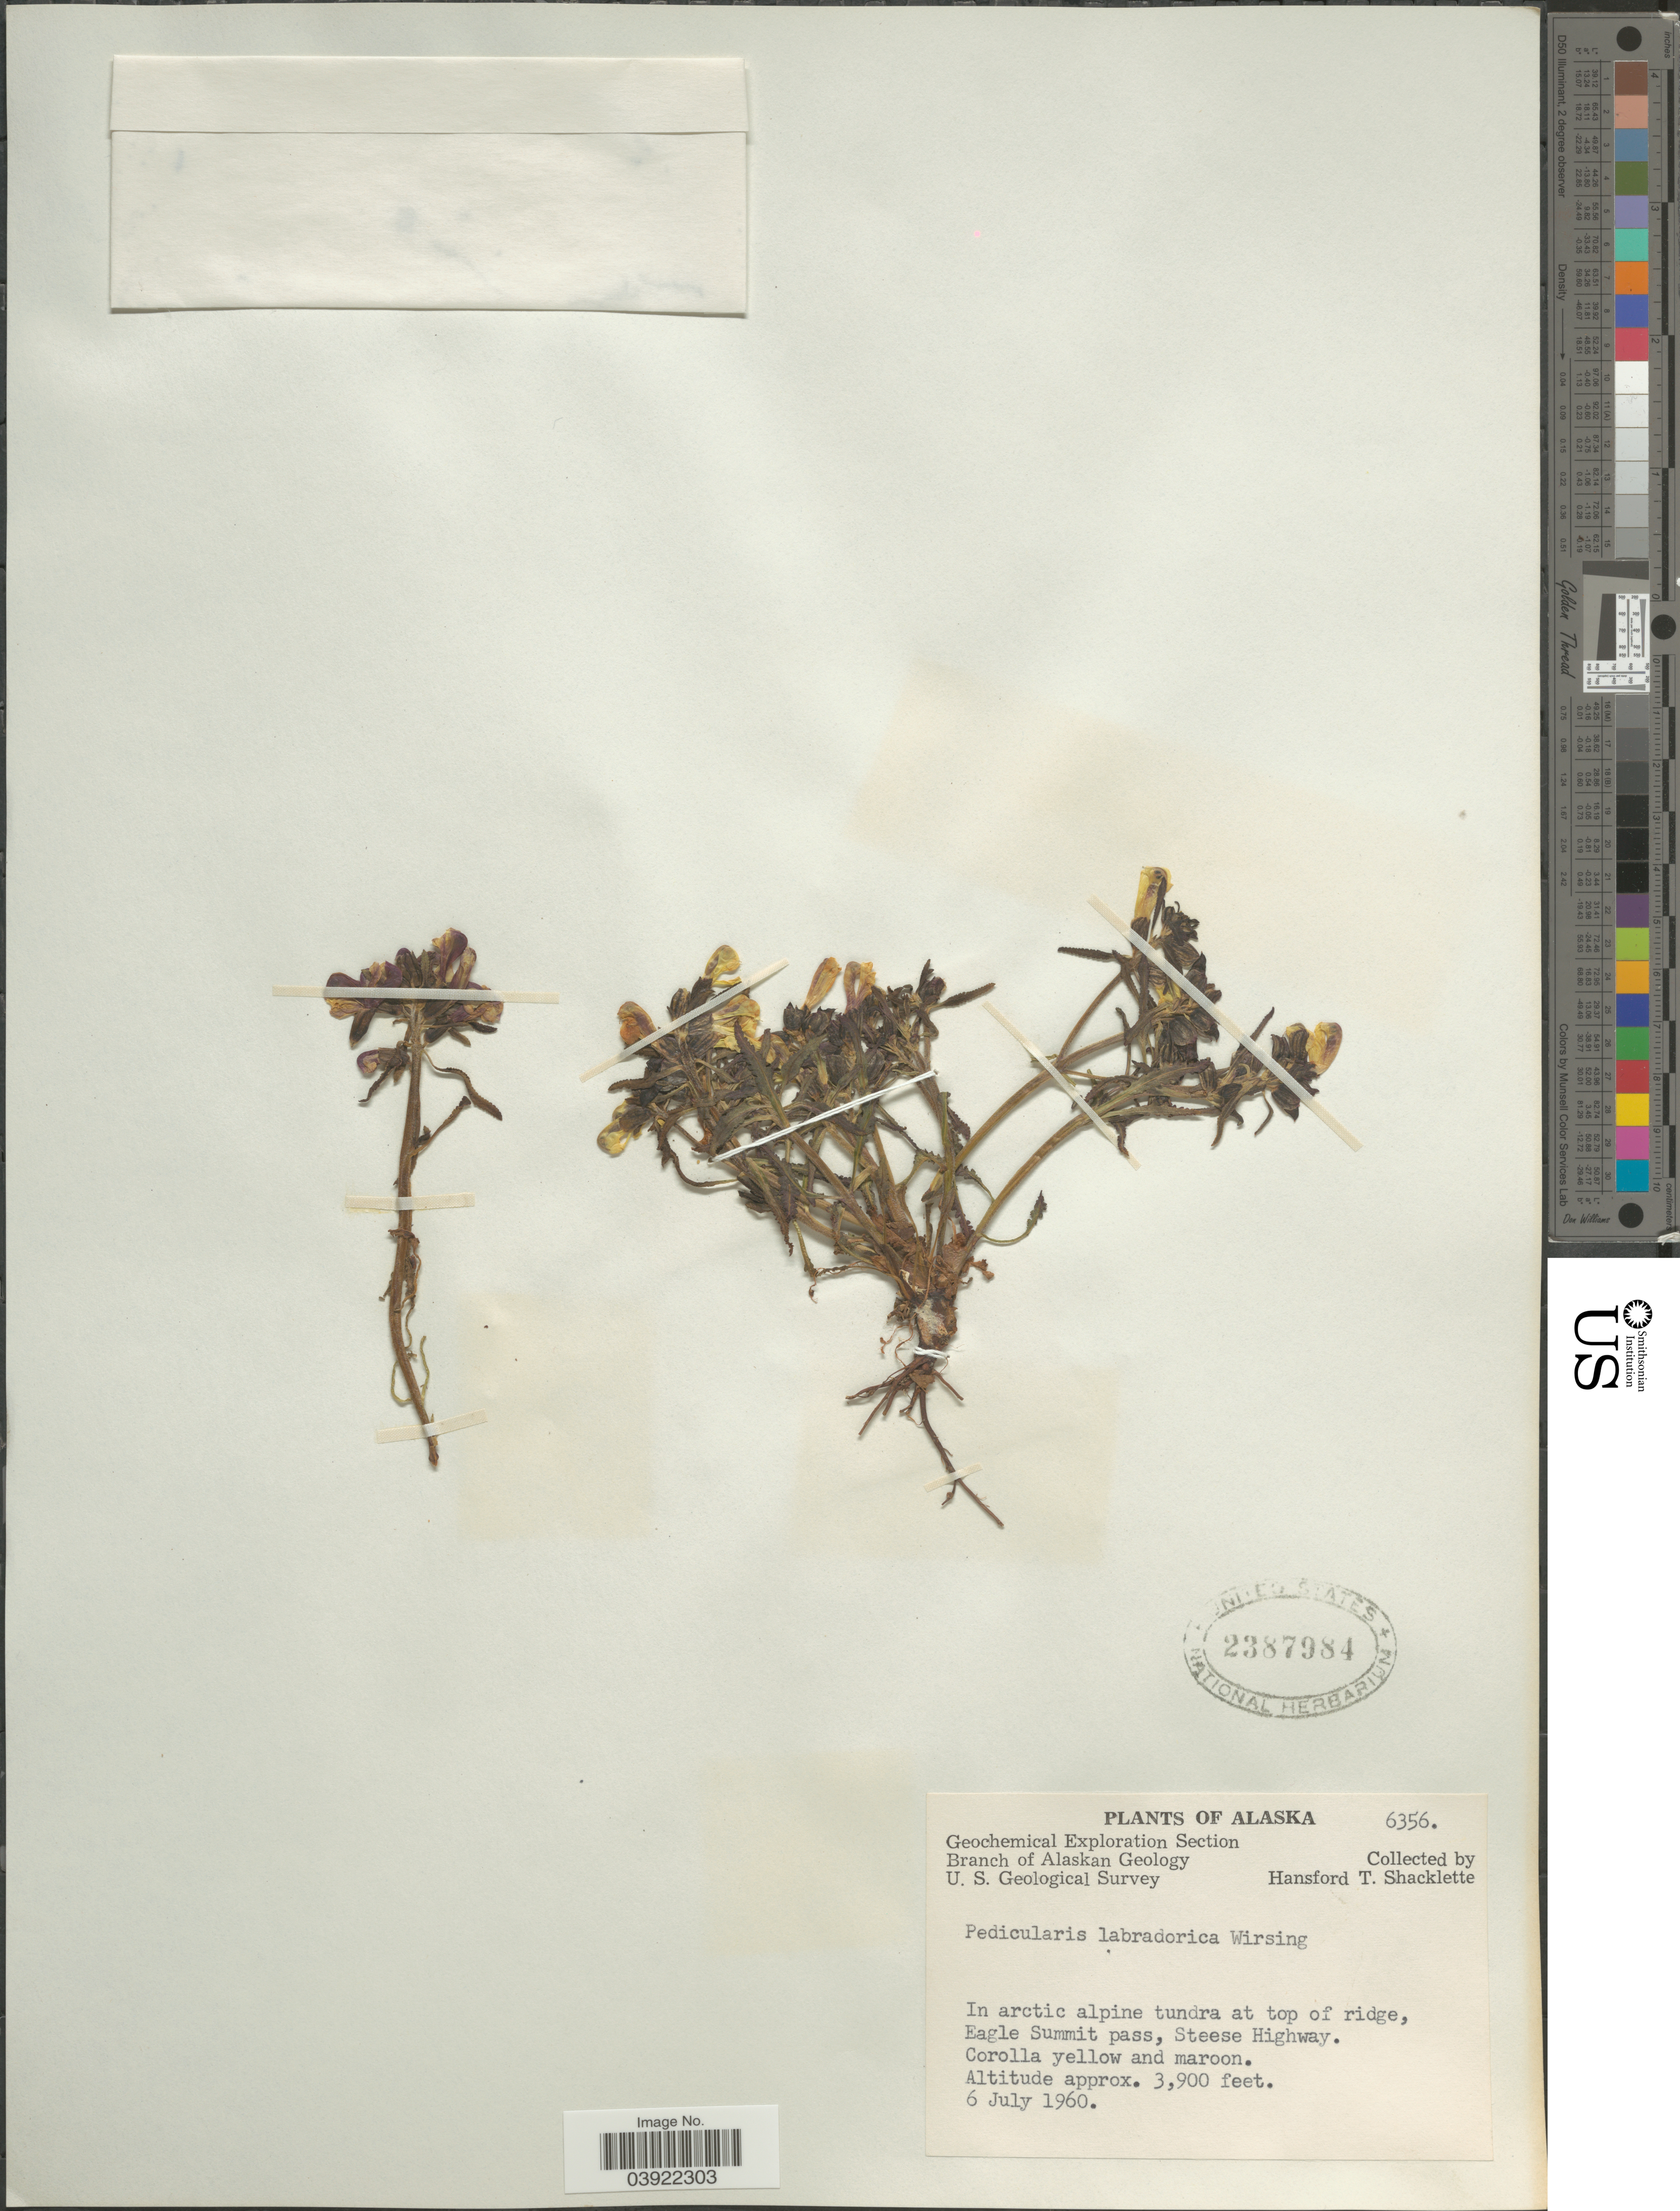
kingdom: Plantae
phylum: Tracheophyta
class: Magnoliopsida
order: Lamiales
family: Orobanchaceae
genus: Pedicularis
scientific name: Pedicularis labradorica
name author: Wirsing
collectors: H. Shacklette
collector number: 6356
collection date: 1960-07-06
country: United States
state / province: Alaska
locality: In arctic alpine tundra at top of ridge, Eagle Summit pass, Steese Highway.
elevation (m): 1189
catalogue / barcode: US 2387984